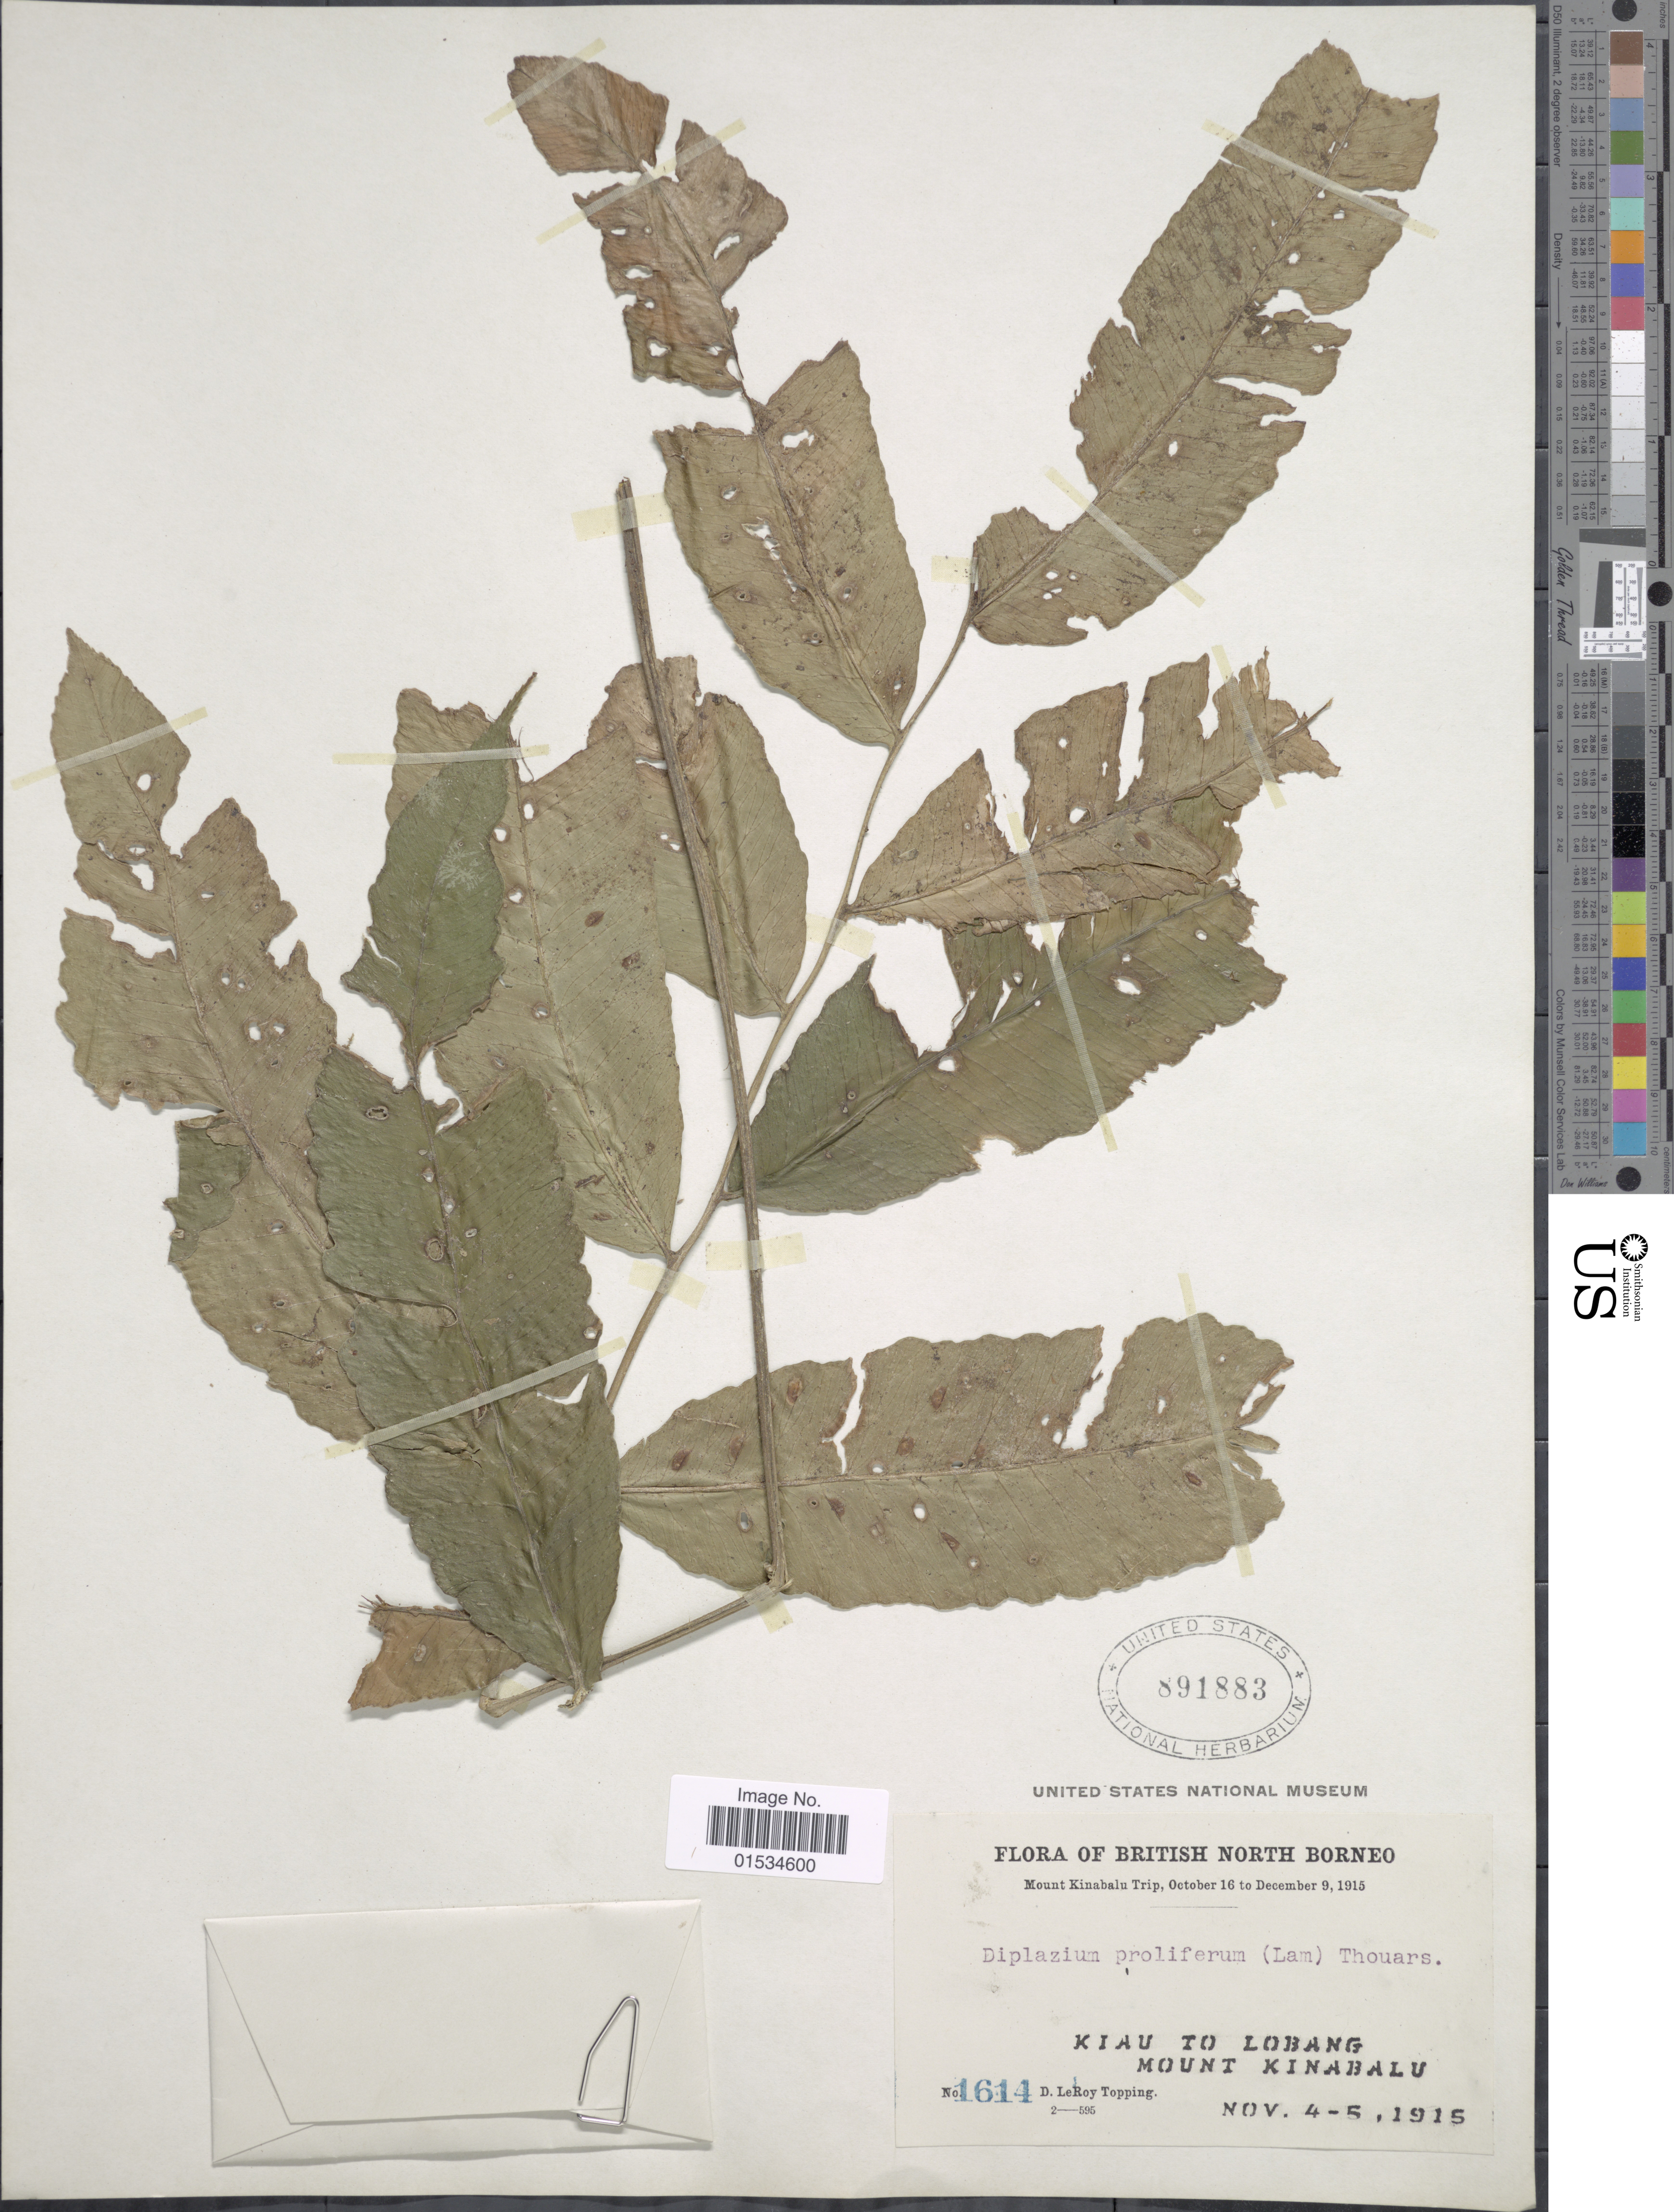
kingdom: Plantae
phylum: Tracheophyta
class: Polypodiopsida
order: Polypodiales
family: Athyriaceae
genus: Diplazium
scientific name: Diplazium accendens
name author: Blume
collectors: D. L. Topping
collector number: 1614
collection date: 1915-11-04/1915-11-05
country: Malaysia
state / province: Sabah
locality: British North Borneo, Kiau to Lobang, Mount Kinabalu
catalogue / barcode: US 891883